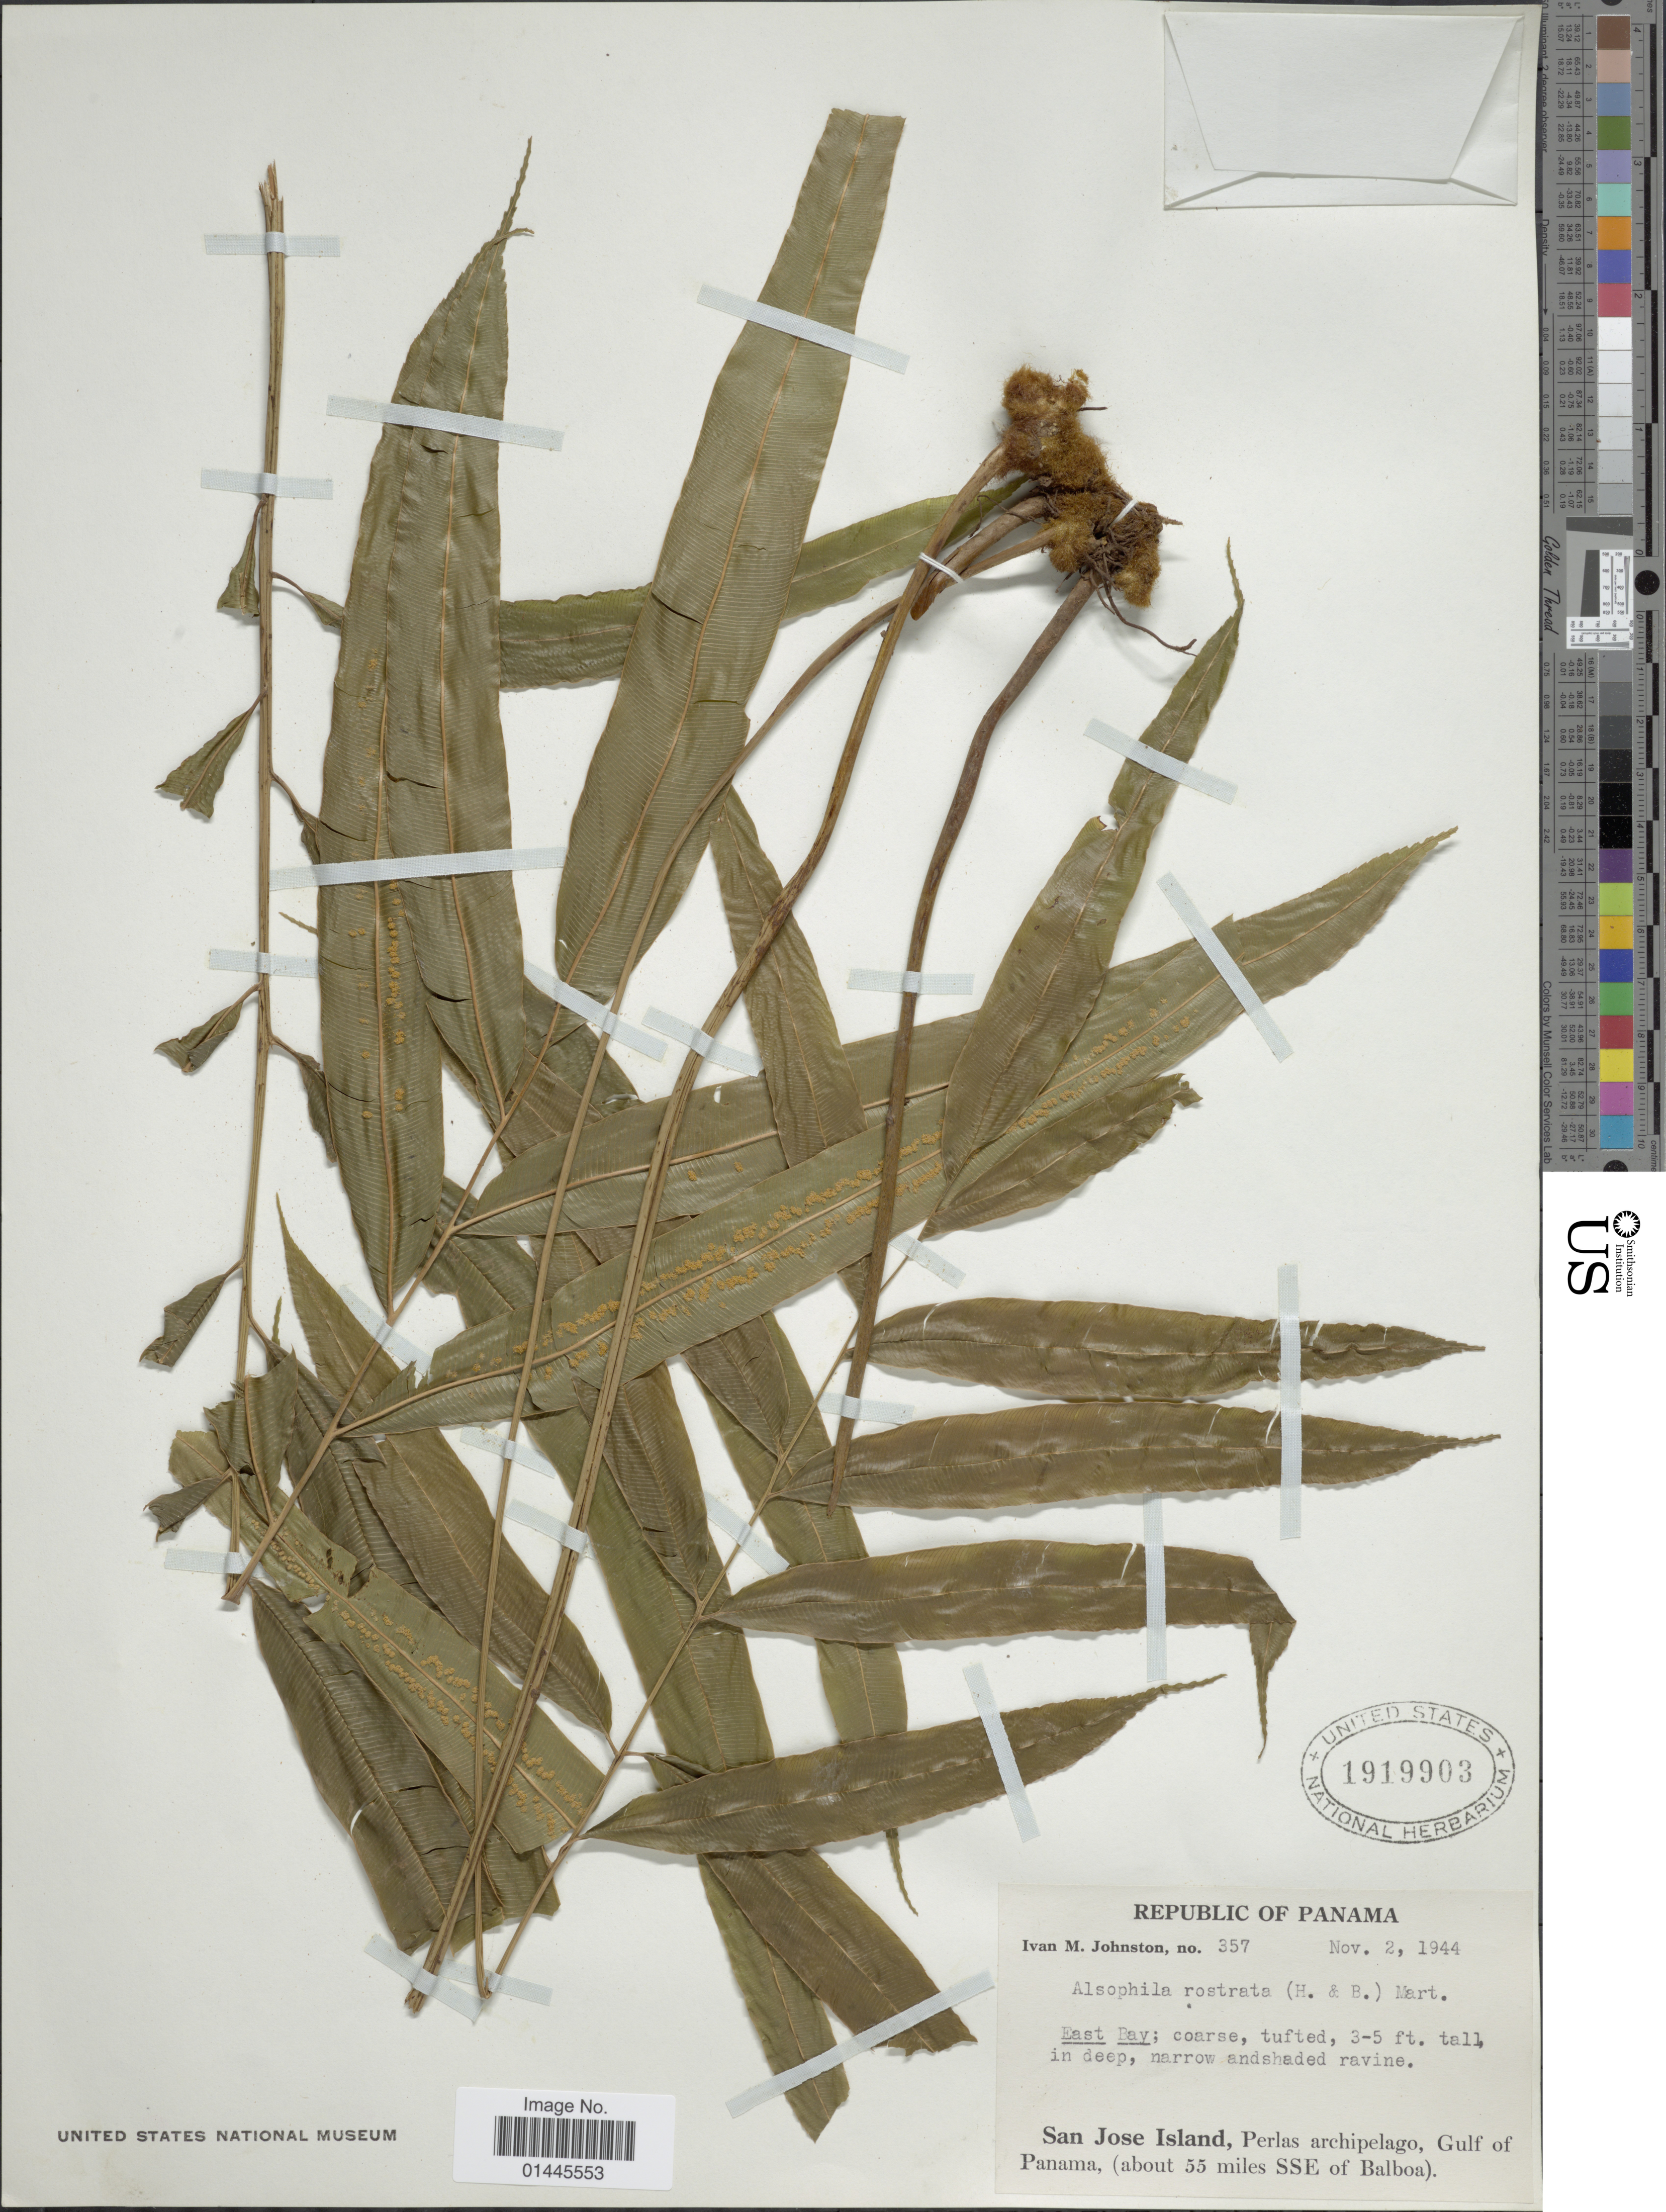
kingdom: Plantae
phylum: Tracheophyta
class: Polypodiopsida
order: Cyatheales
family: Metaxyaceae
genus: Metaxya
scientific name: Metaxya rostrata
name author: (Kunth) C. Presl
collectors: I.M. Johnston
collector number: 357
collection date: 1944-11-02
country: Panama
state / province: Panamá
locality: Republic of Panama, East Day, San Jose Island, Perlas archipelago, Gulf of Panama, (about 55 miles SSE of Balboa).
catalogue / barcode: US 1919903